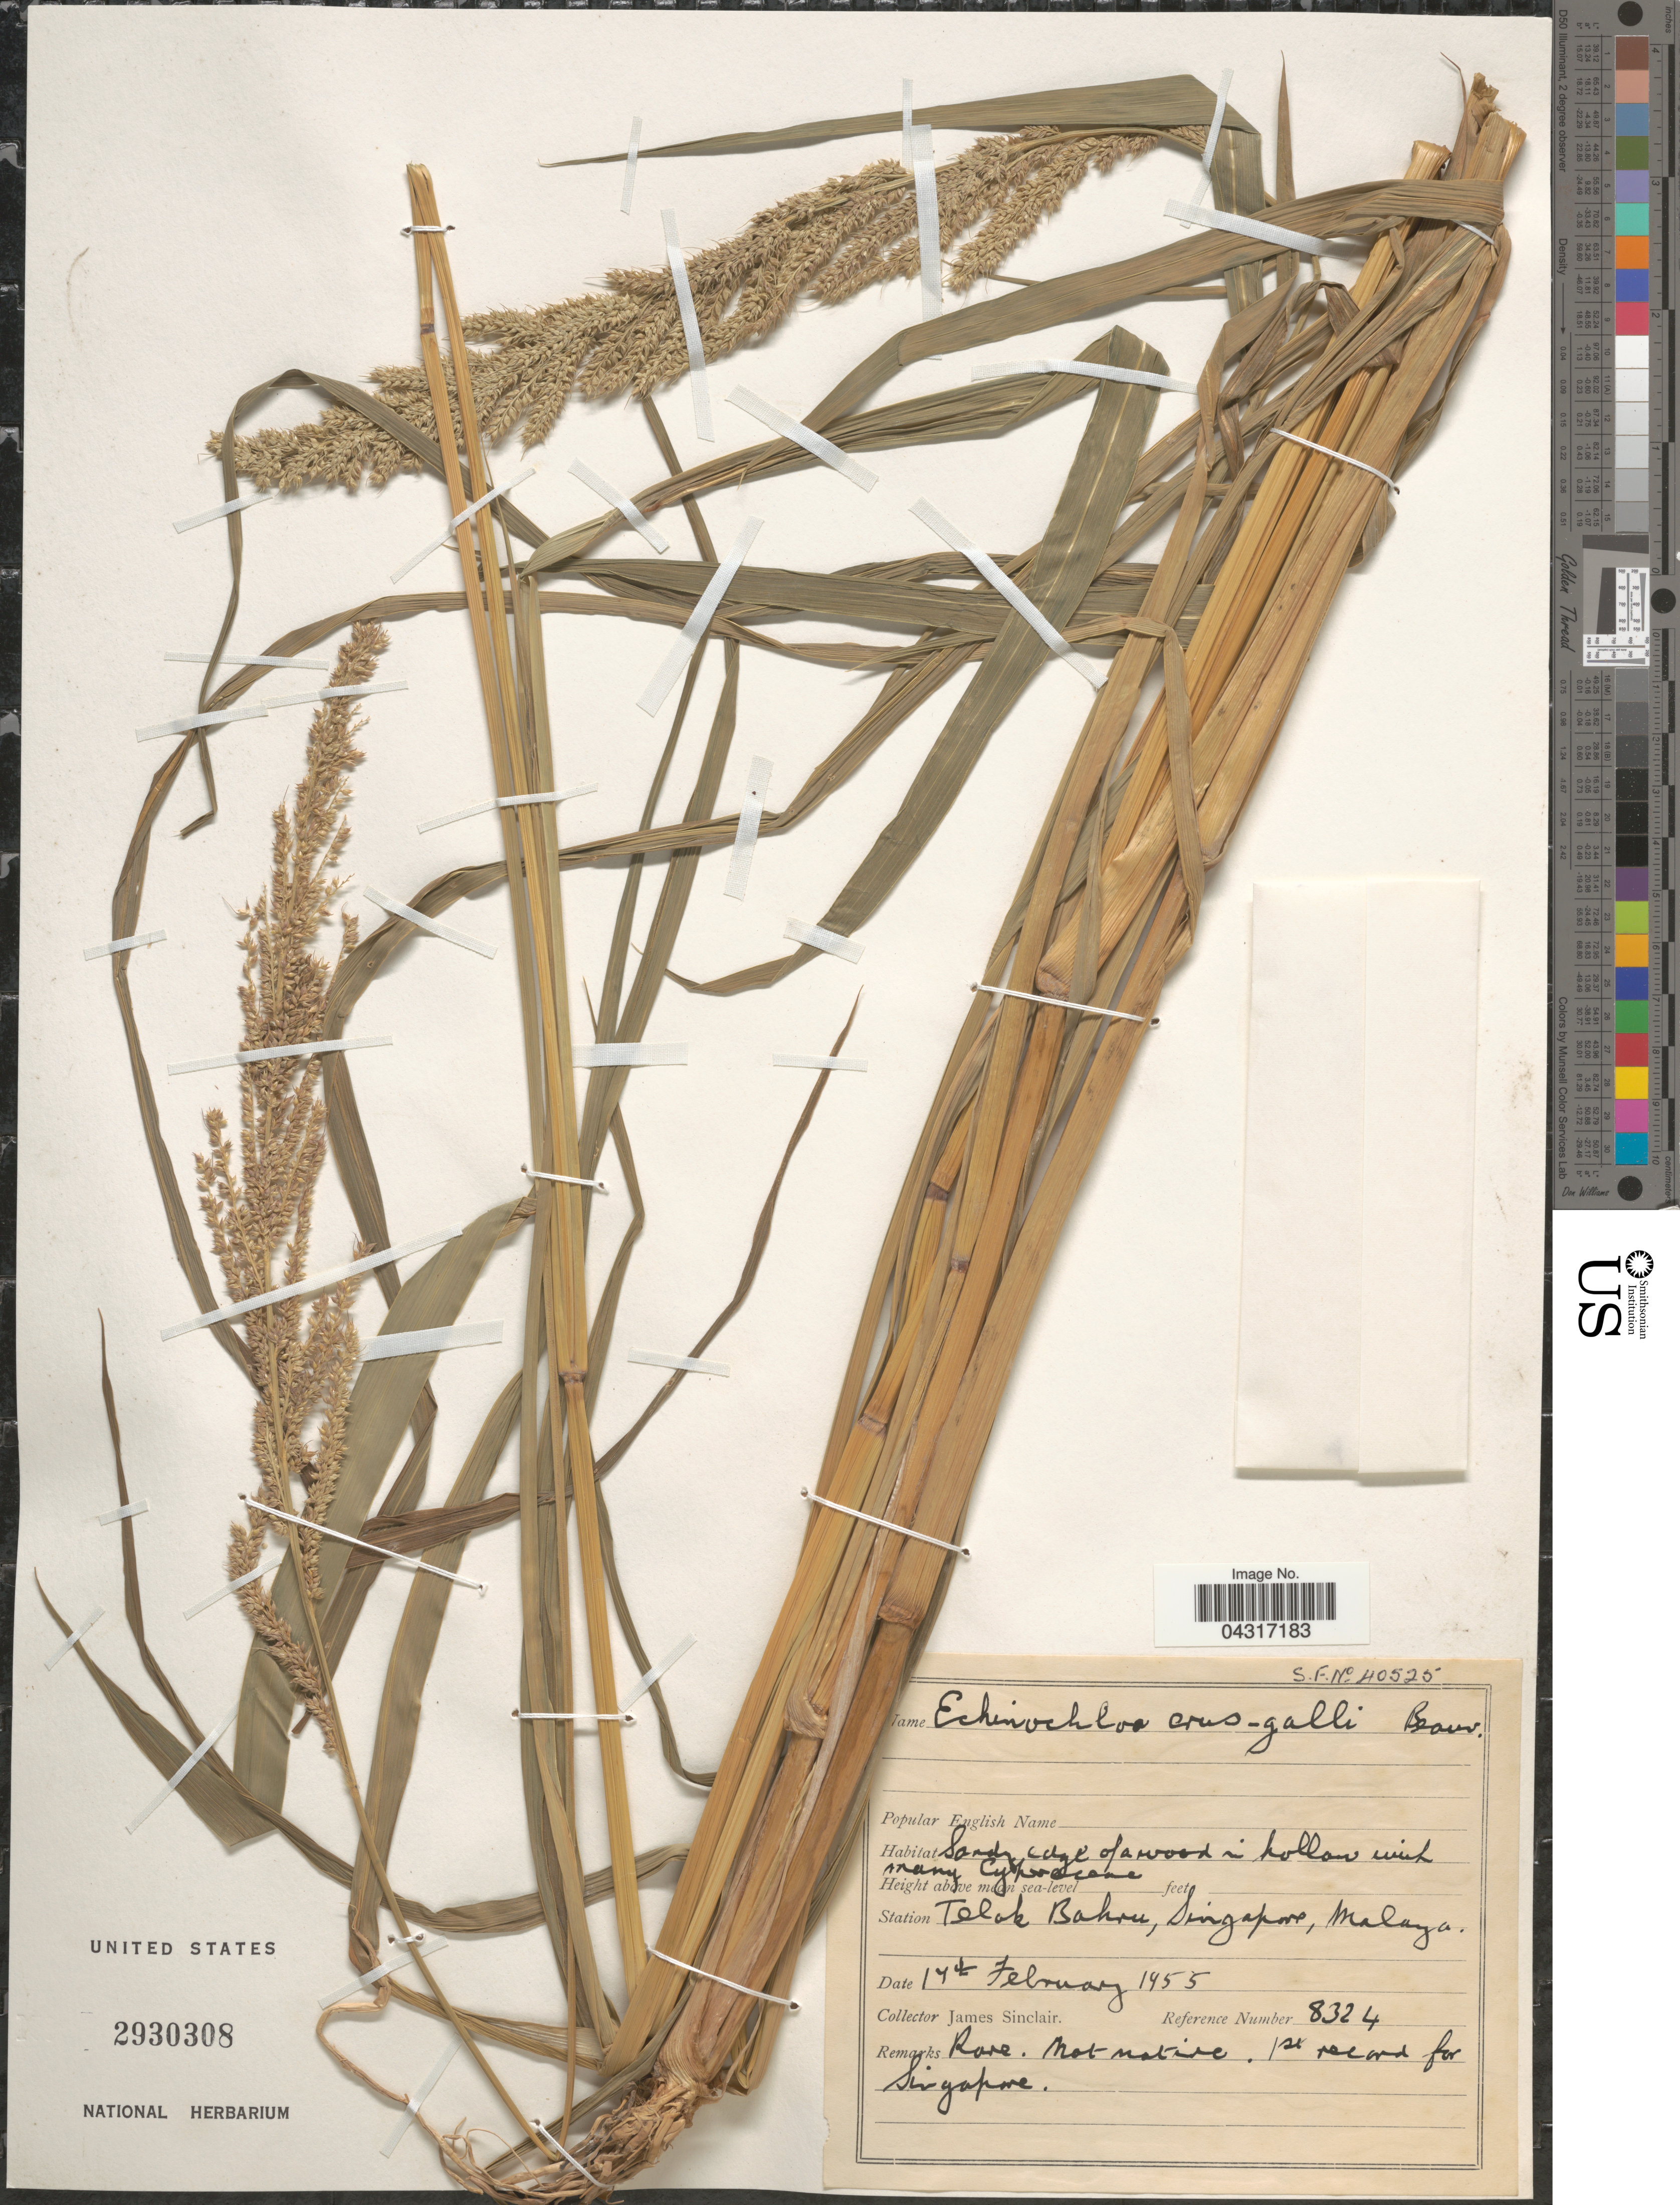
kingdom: Plantae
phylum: Tracheophyta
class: Liliopsida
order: Poales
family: Poaceae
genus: Echinochloa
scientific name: Echinochloa crus-galli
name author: (L.) P. Beauv.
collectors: J. Sinclair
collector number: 8324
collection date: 1955-02-14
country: Singapore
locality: Station Telok Bahru, Malaya.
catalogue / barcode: US 2930308